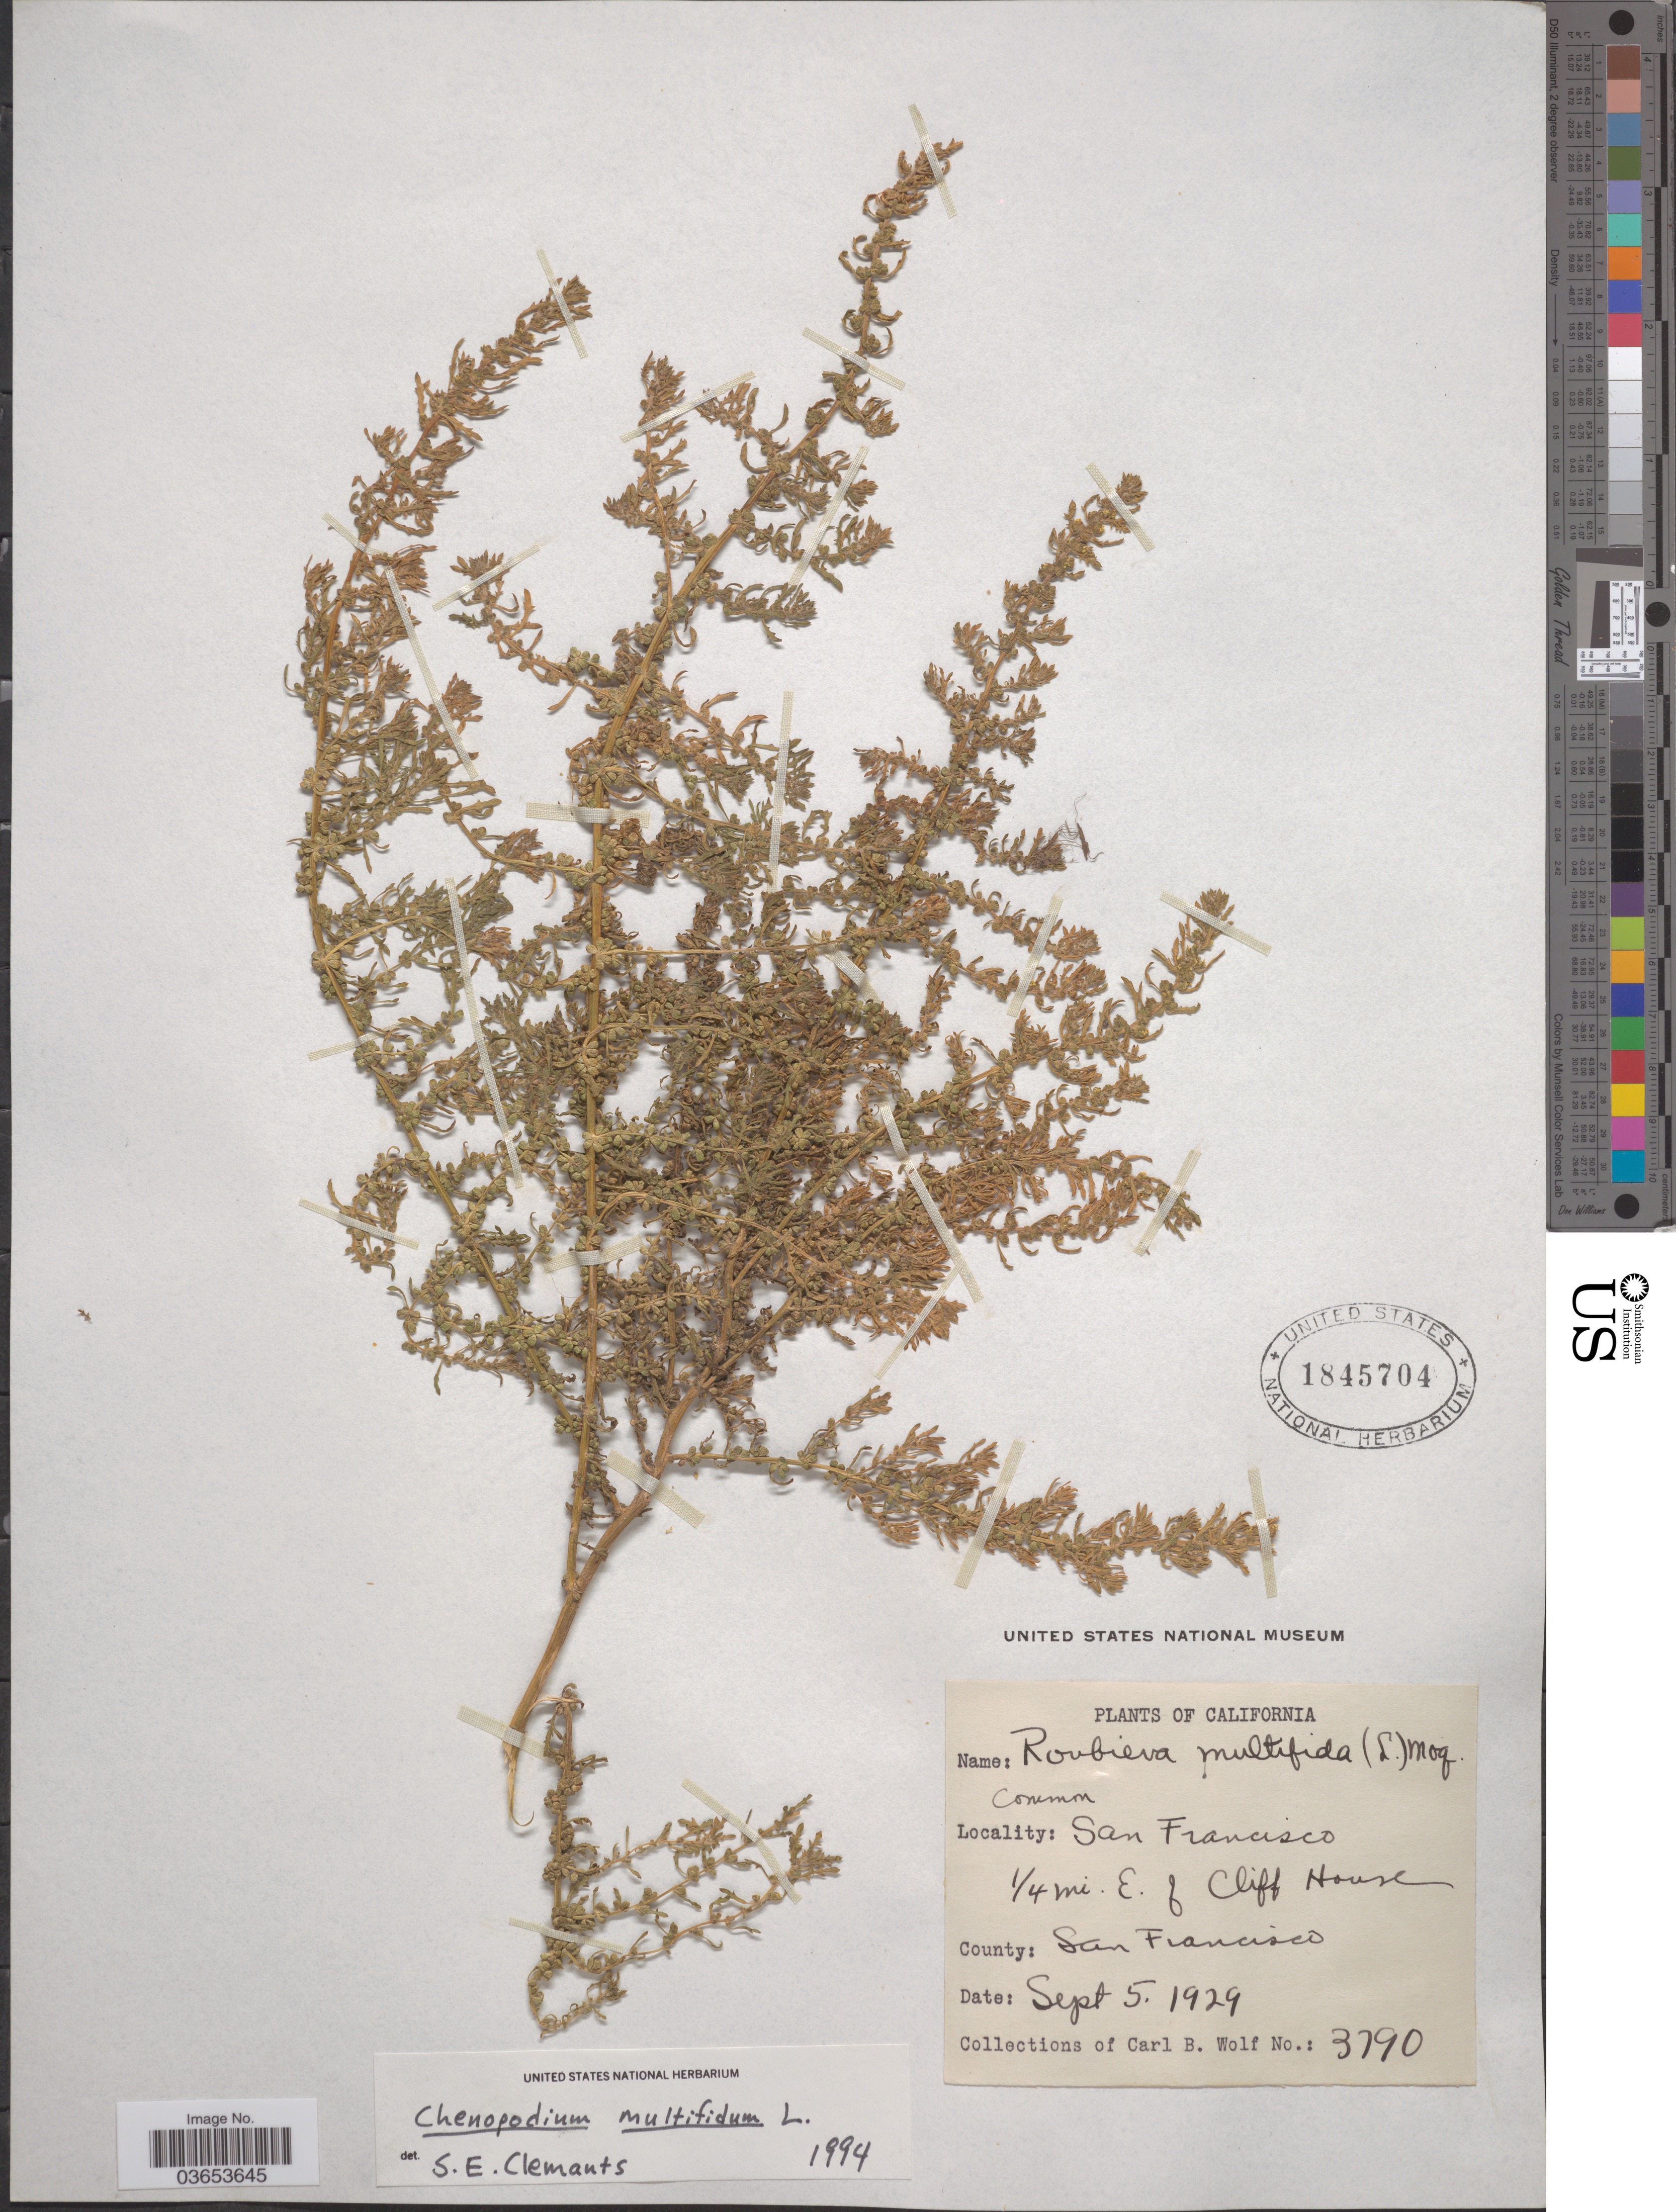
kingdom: Plantae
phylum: Tracheophyta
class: Magnoliopsida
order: Caryophyllales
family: Amaranthaceae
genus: Chenopodium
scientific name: Chenopodium multifidum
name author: L.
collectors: C. B. Wolf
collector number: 3790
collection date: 1929-09-05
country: United States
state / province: California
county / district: San Francisco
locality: San Francisco. ¼ mi. E. of Cliff House.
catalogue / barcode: US 1845704